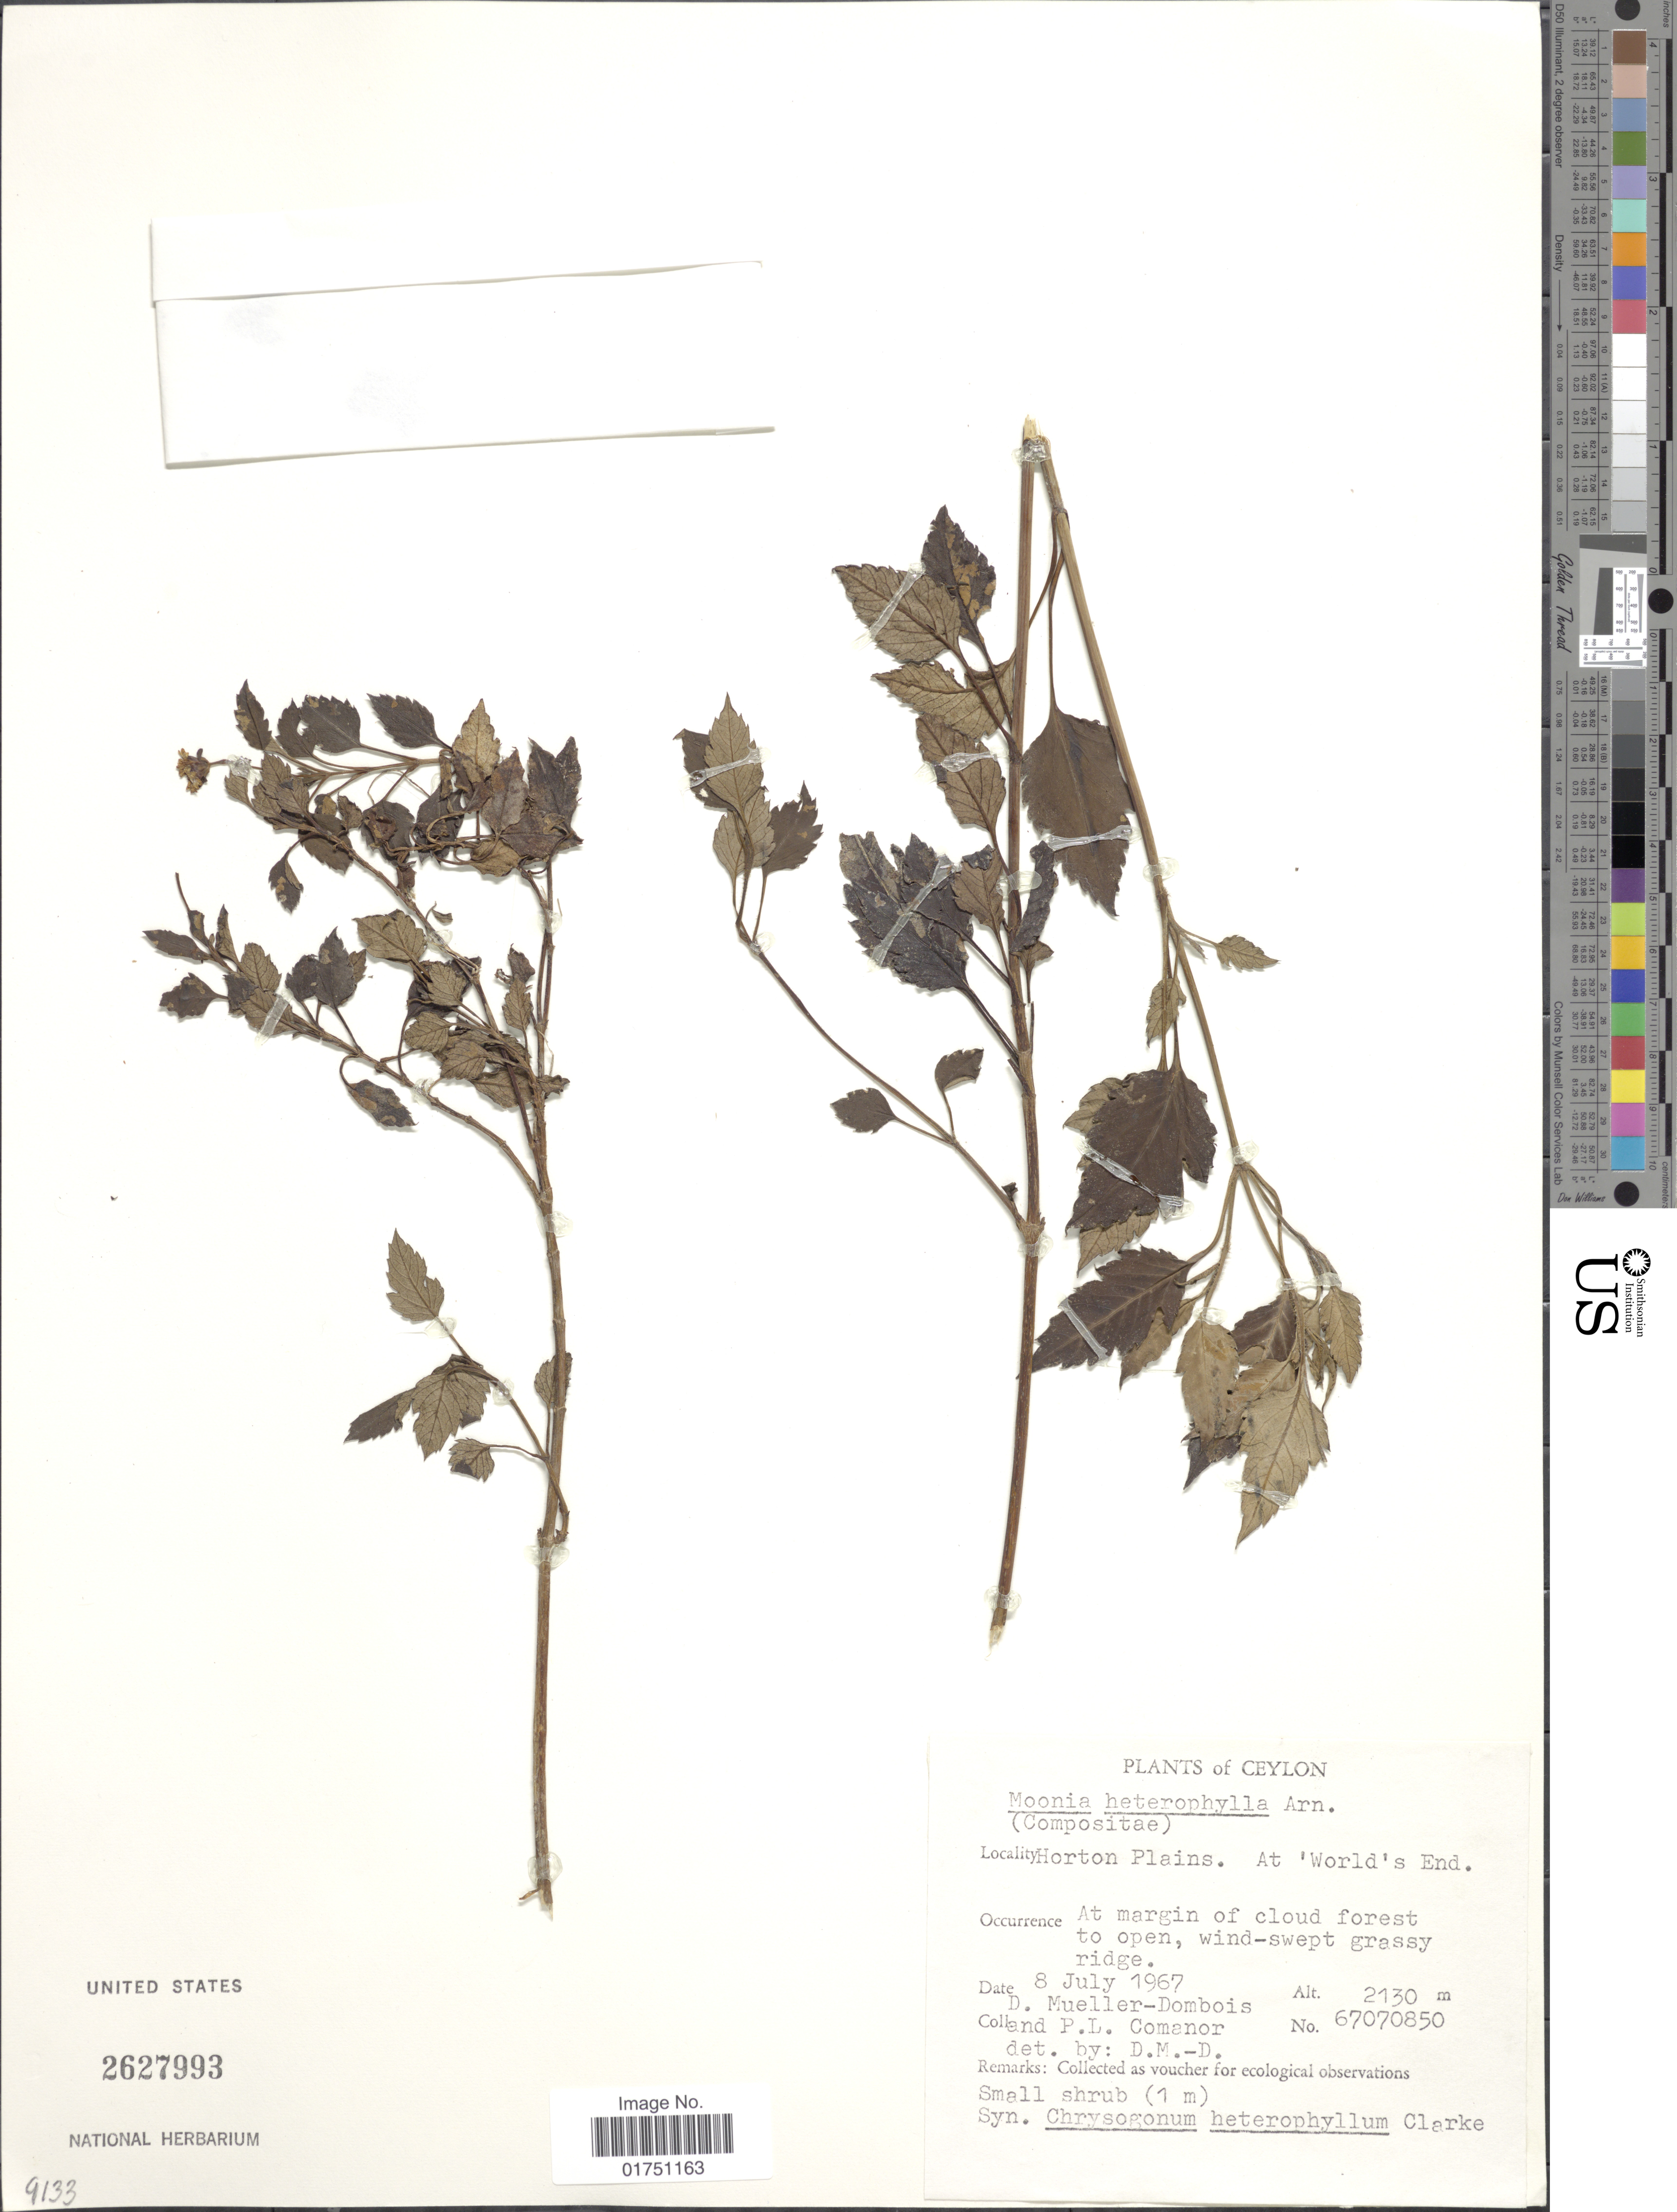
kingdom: Plantae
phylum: Tracheophyta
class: Magnoliopsida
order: Asterales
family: Asteraceae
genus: Moonia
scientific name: Moonia heterophylla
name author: Arn.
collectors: D. Mueller-Dombois & P. Comanor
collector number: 67070850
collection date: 1967-07-08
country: Sri Lanka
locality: Ceylon. Horton Plains. At 'World's End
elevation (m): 2130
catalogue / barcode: US 2627993